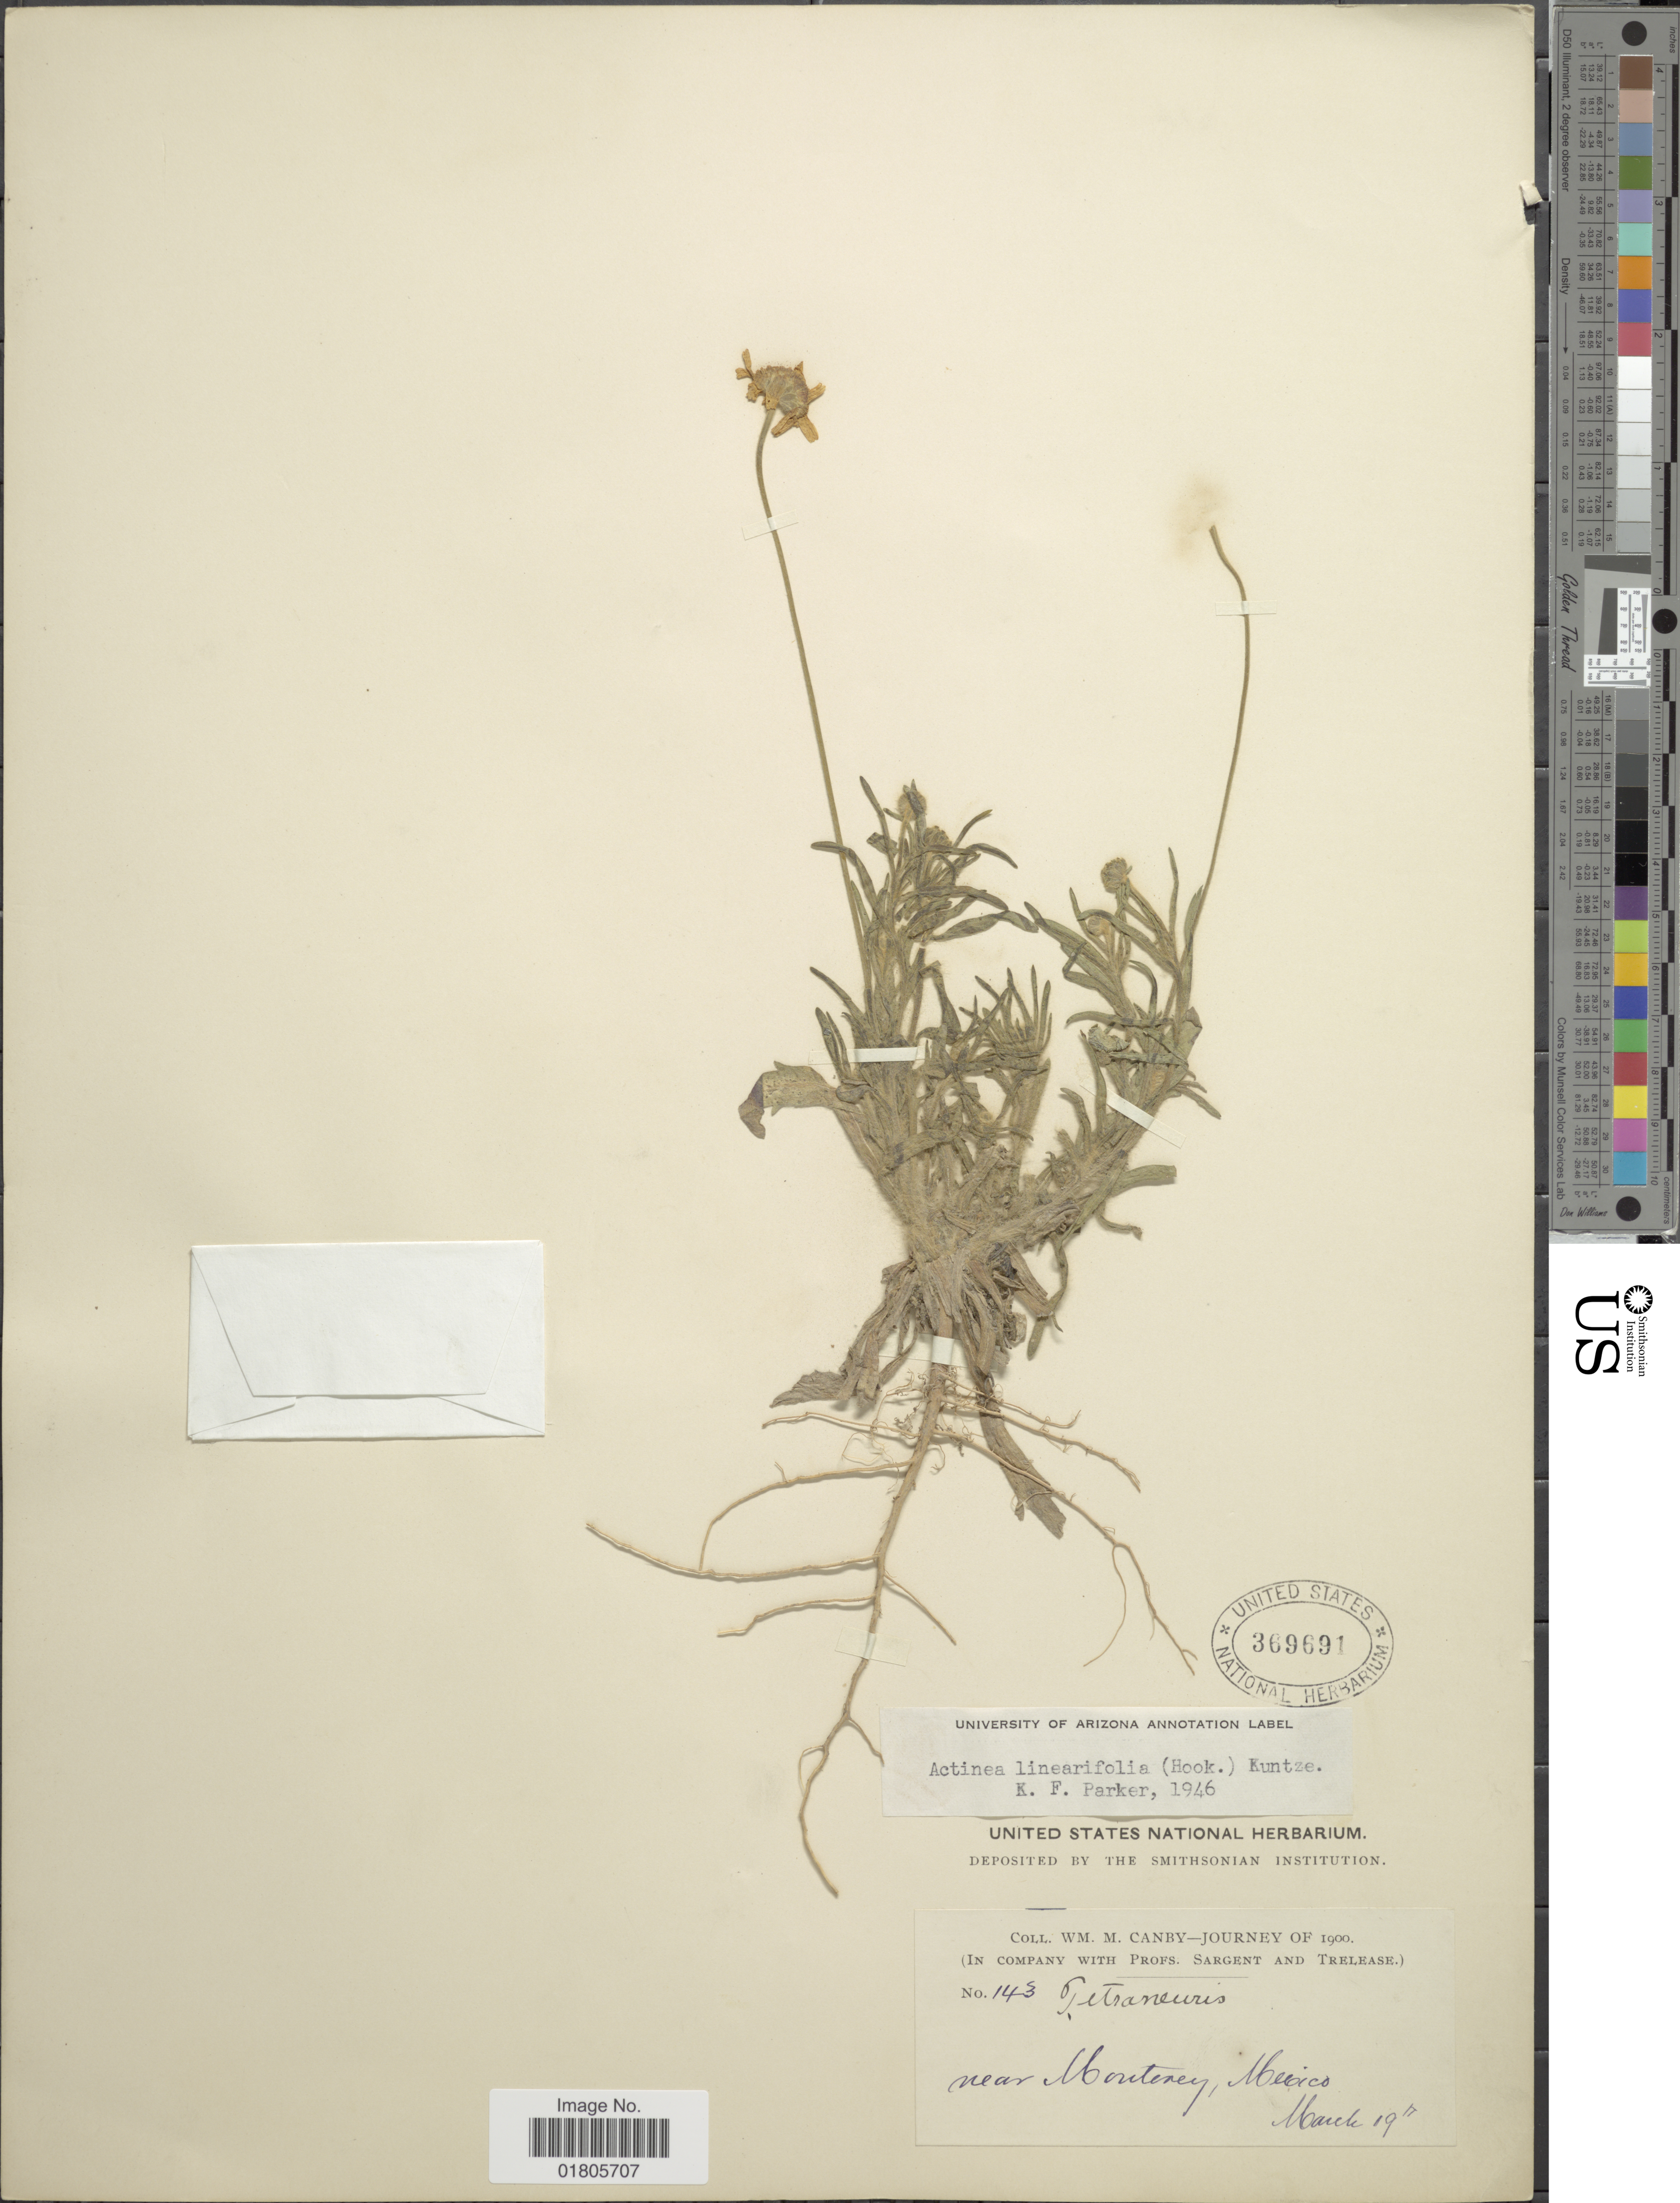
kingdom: Plantae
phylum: Tracheophyta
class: Magnoliopsida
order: Asterales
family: Asteraceae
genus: Actinea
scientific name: Actinea linearifolia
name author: (Hook.) Kuntze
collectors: W. Canby, -- Sargent & -- Trelease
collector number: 143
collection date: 1900-03-19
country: Mexico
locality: Near Monterey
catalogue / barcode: US 369691